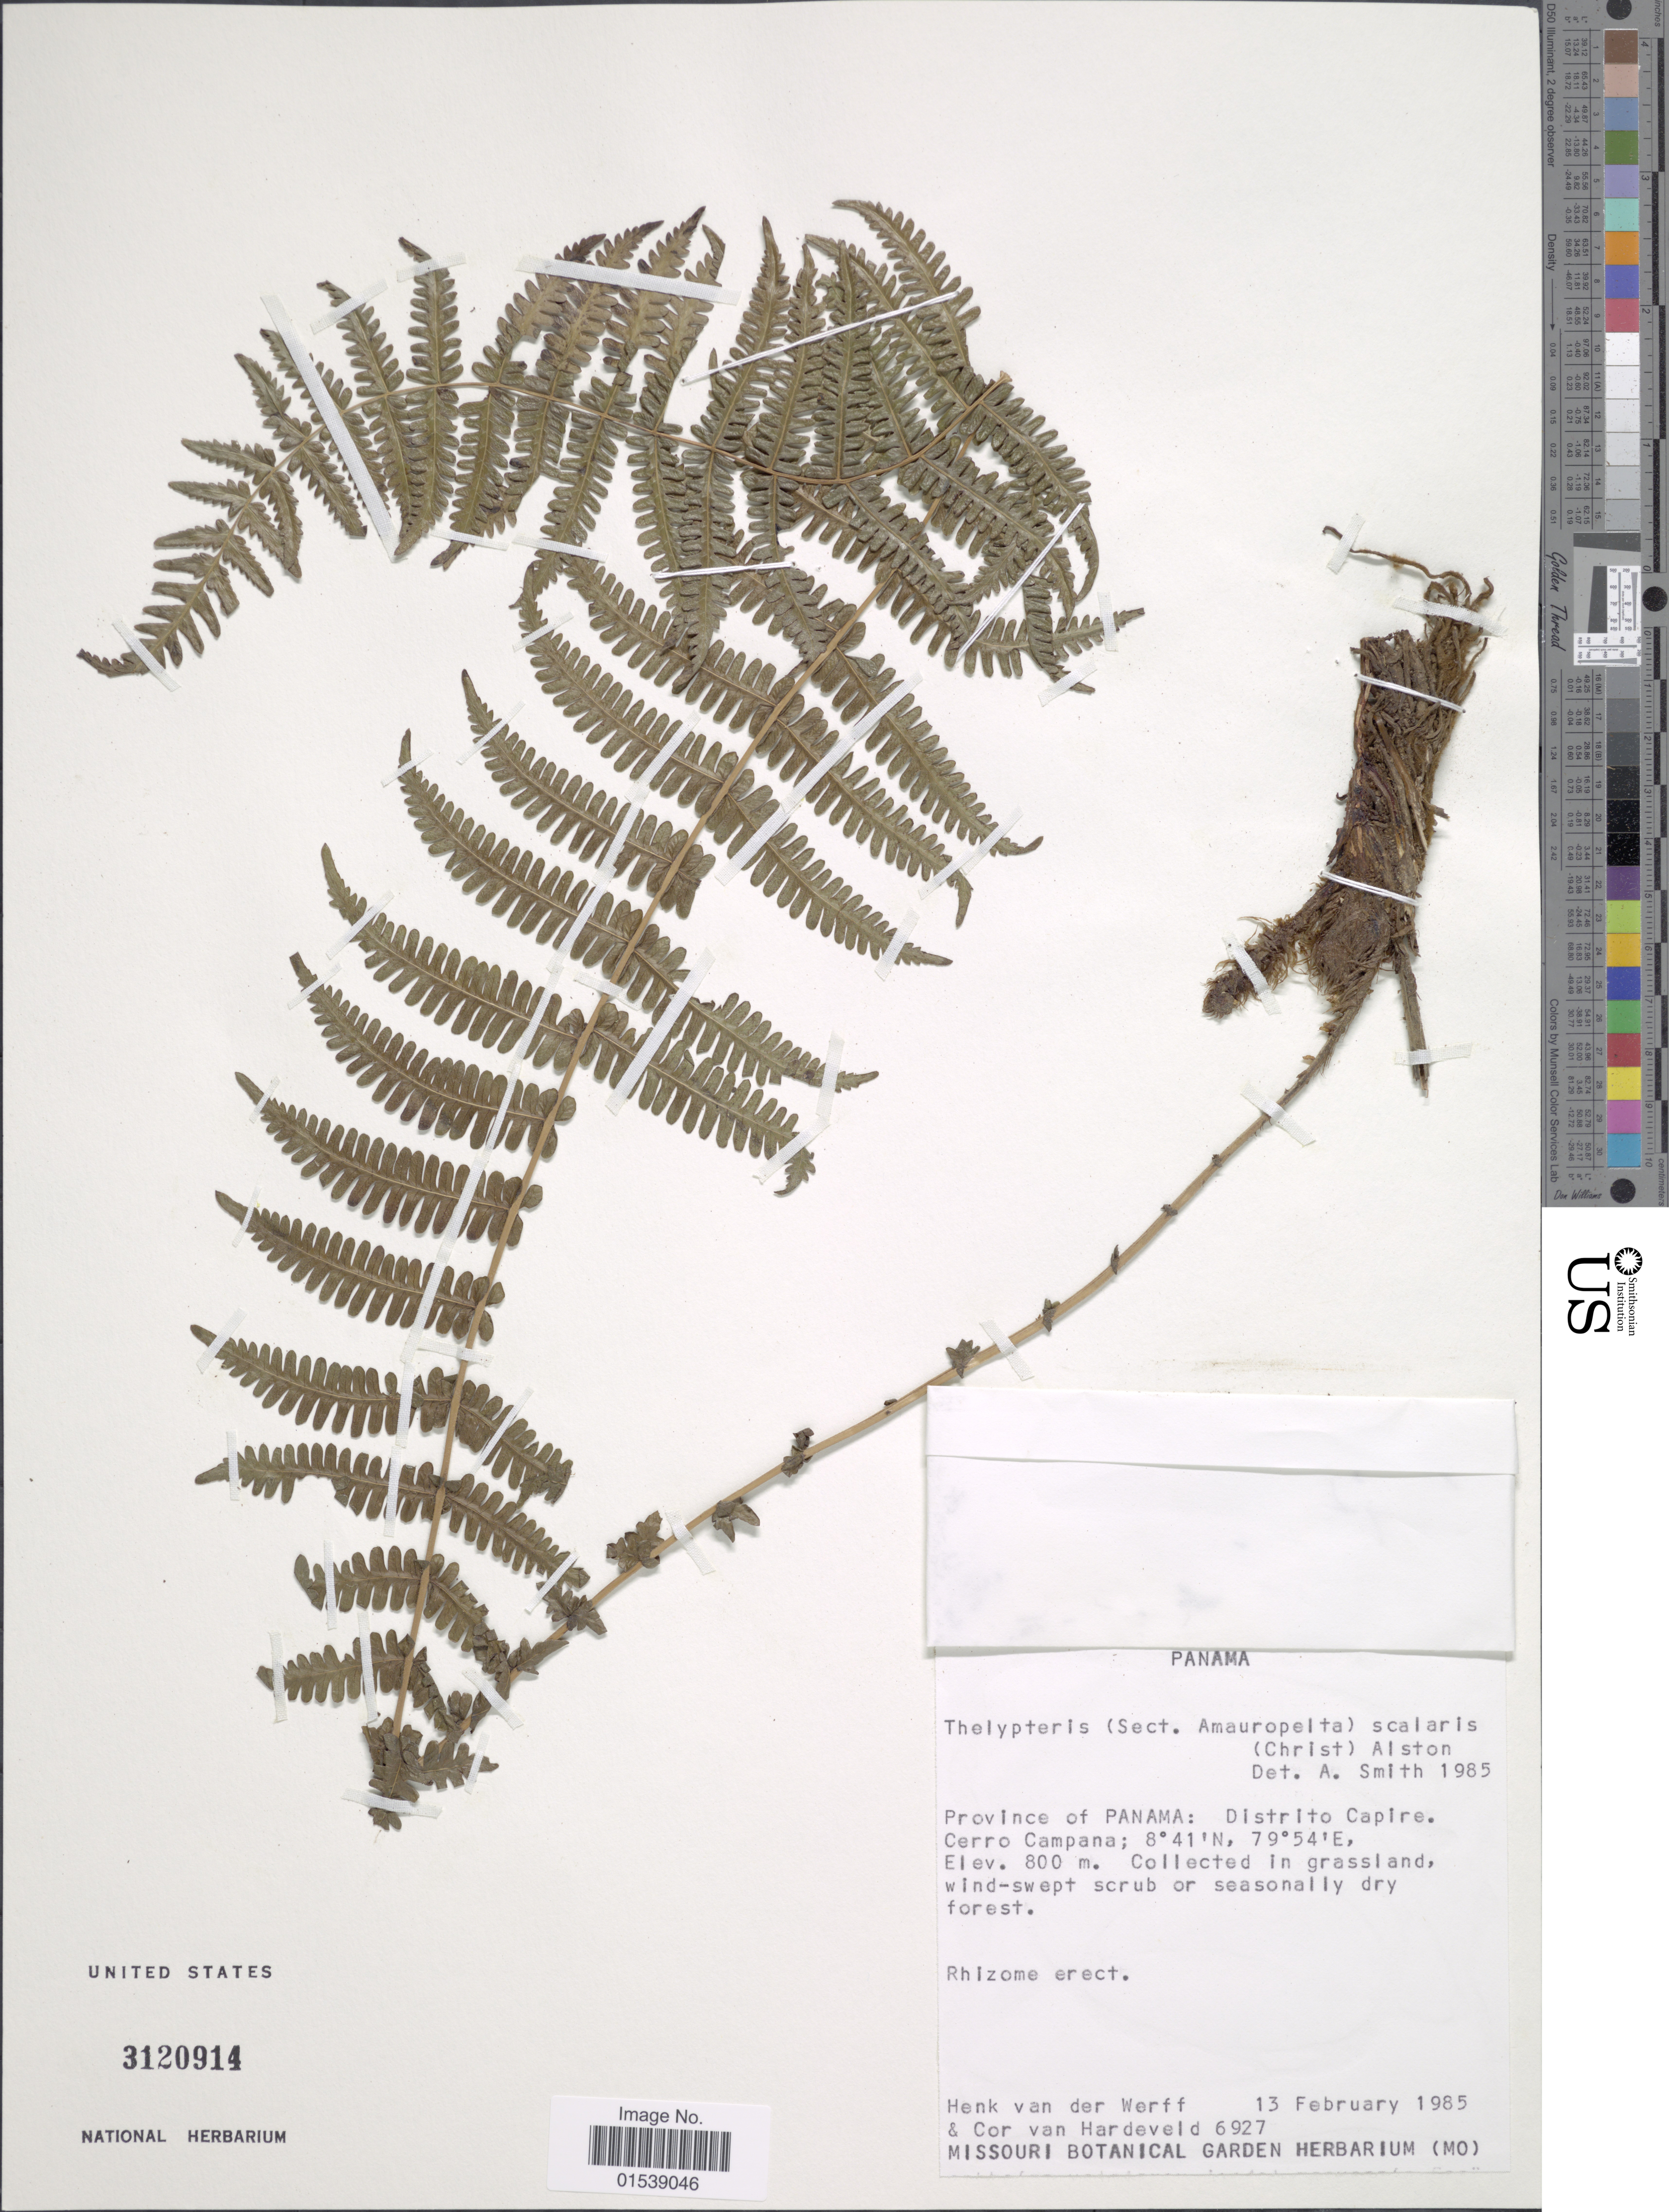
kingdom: Plantae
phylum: Tracheophyta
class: Polypodiopsida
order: Polypodiales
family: Thelypteridaceae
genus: Amauropelta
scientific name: Amauropelta scalaris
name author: (Christ) Á. Löve & D. Löve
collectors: H. van der Werff & C. Van Hardeveld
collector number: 6927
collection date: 1985-02-13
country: Panama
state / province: Panamá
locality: Province of Panama: Distrito Capire Cerro Campana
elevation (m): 800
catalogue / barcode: US 3120914